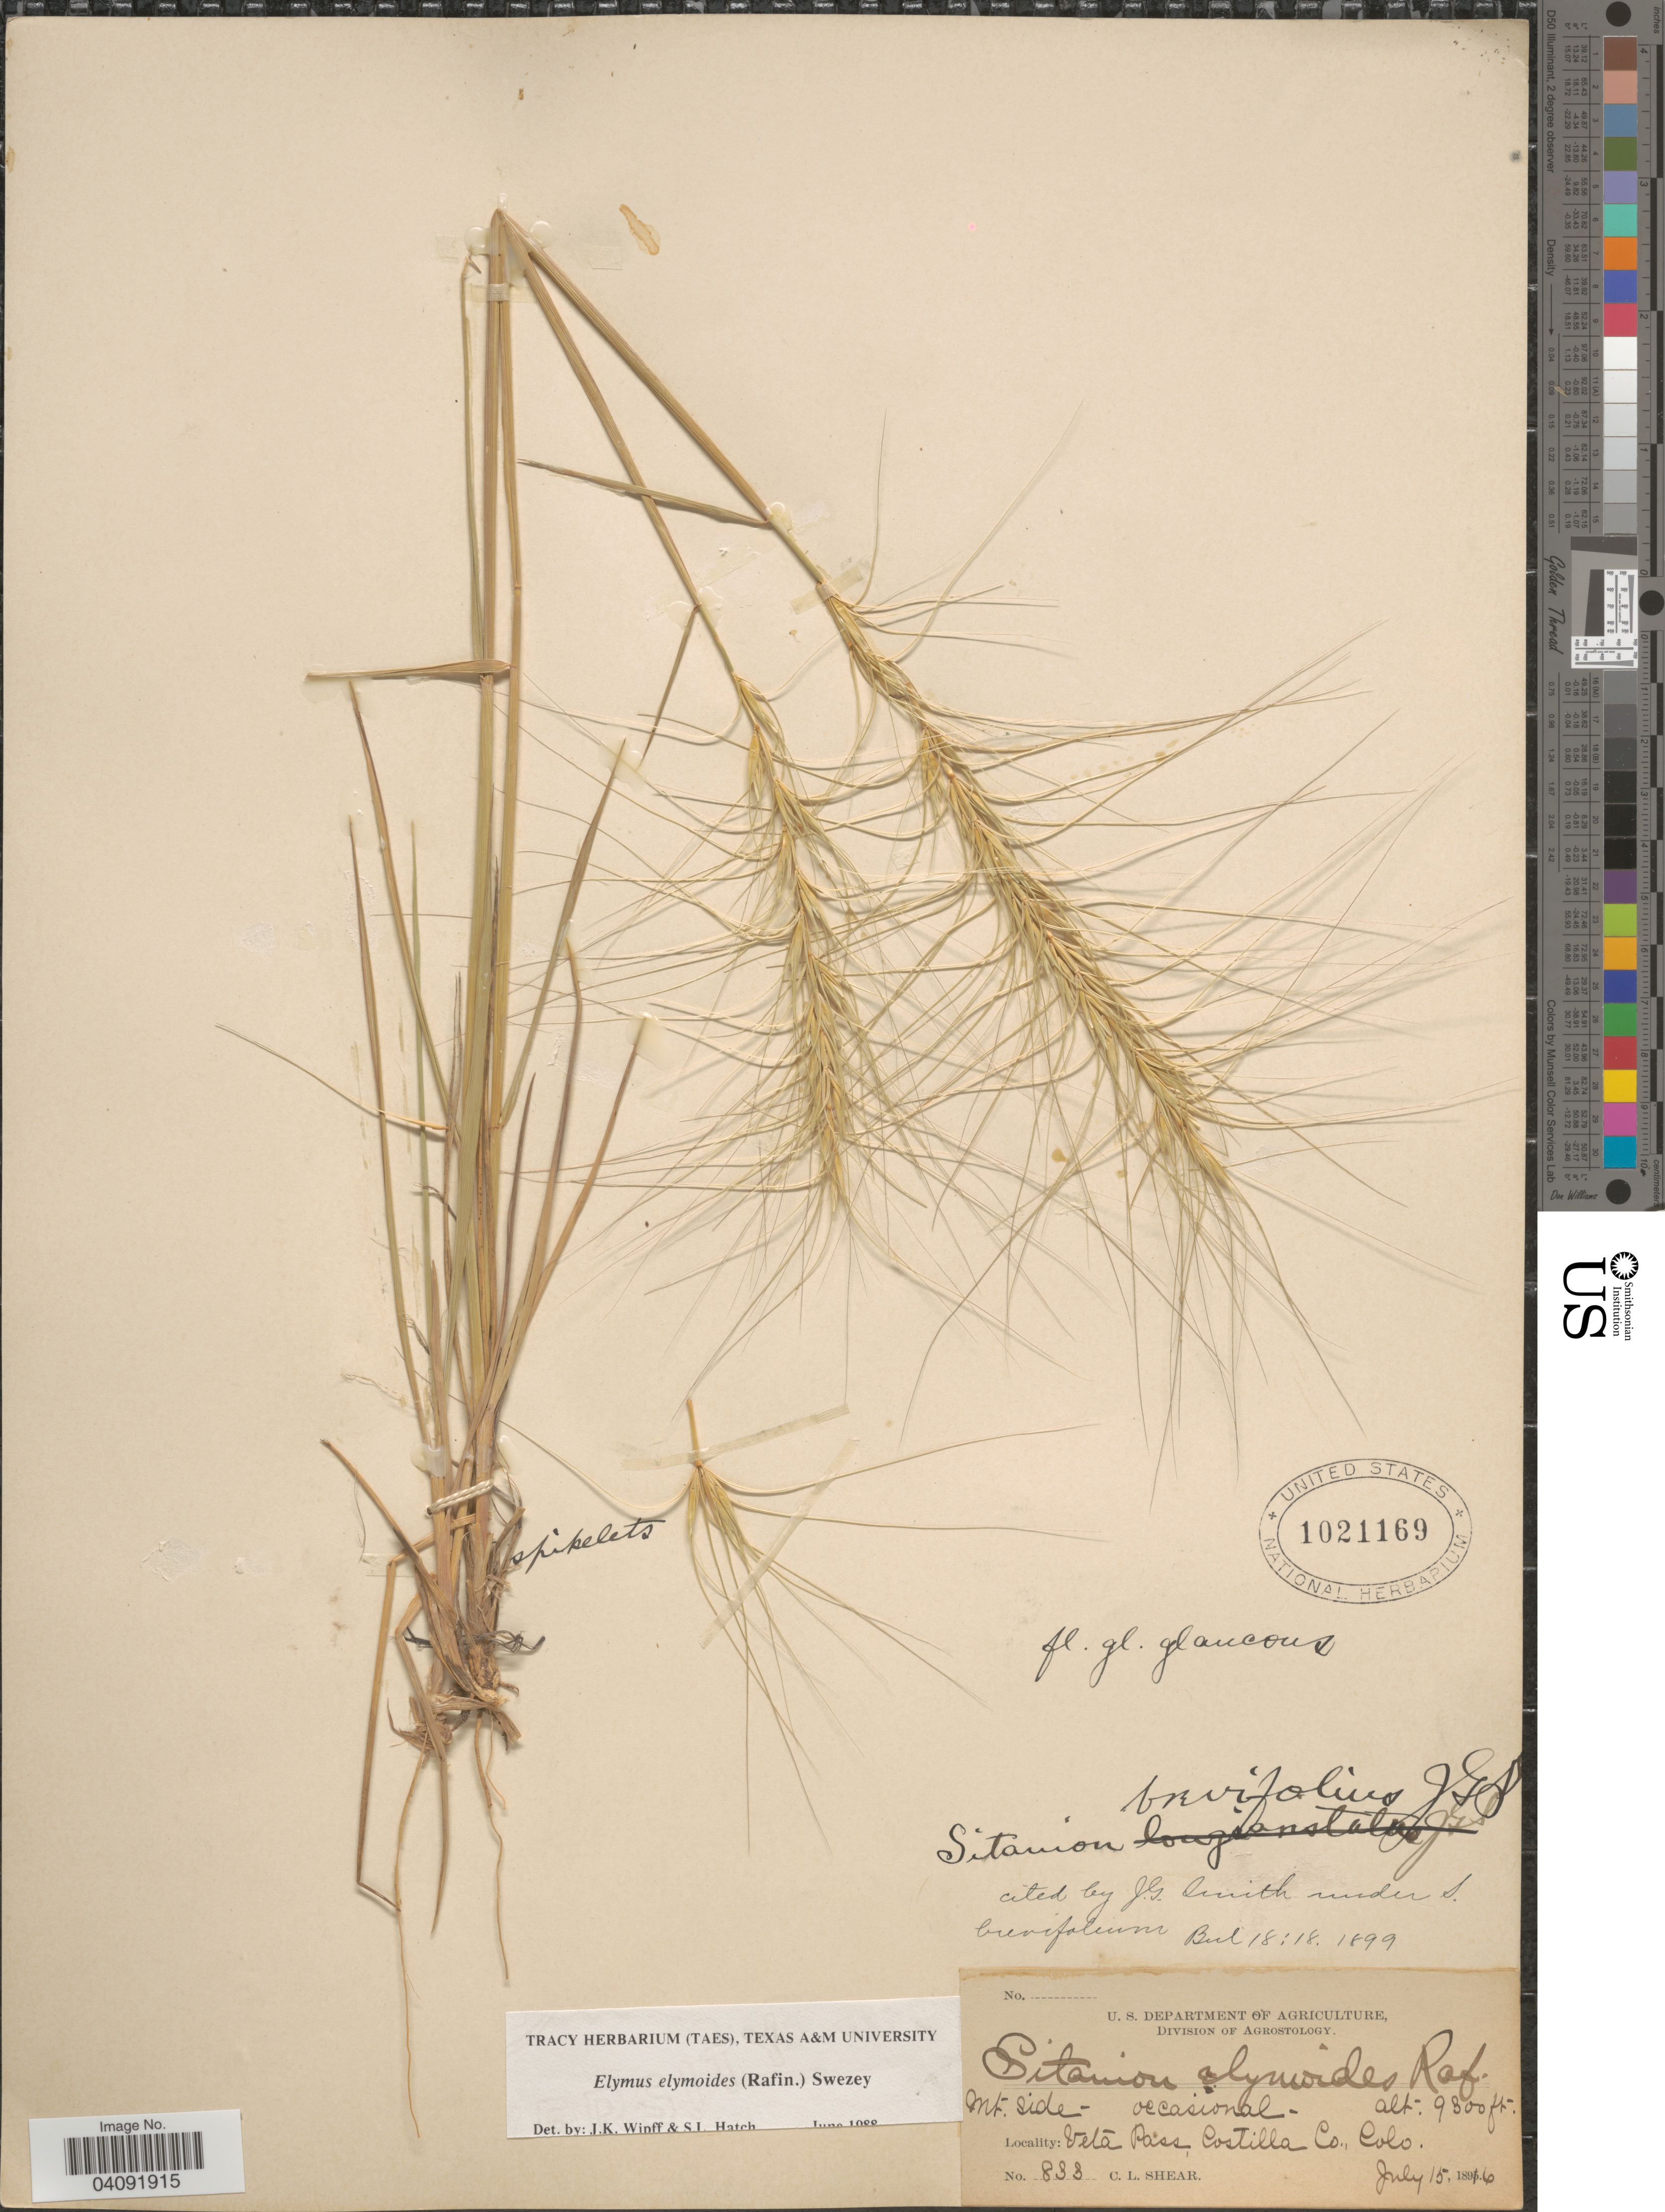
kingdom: Plantae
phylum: Tracheophyta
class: Liliopsida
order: Poales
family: Poaceae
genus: Elymus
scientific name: Elymus elymoides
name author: (Raf.) Swezey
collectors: C. L. Shear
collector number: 833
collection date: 1896-07-15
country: United States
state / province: Colorado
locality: Veta Pass, Costilla Co.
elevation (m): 2835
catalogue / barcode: US 1021169